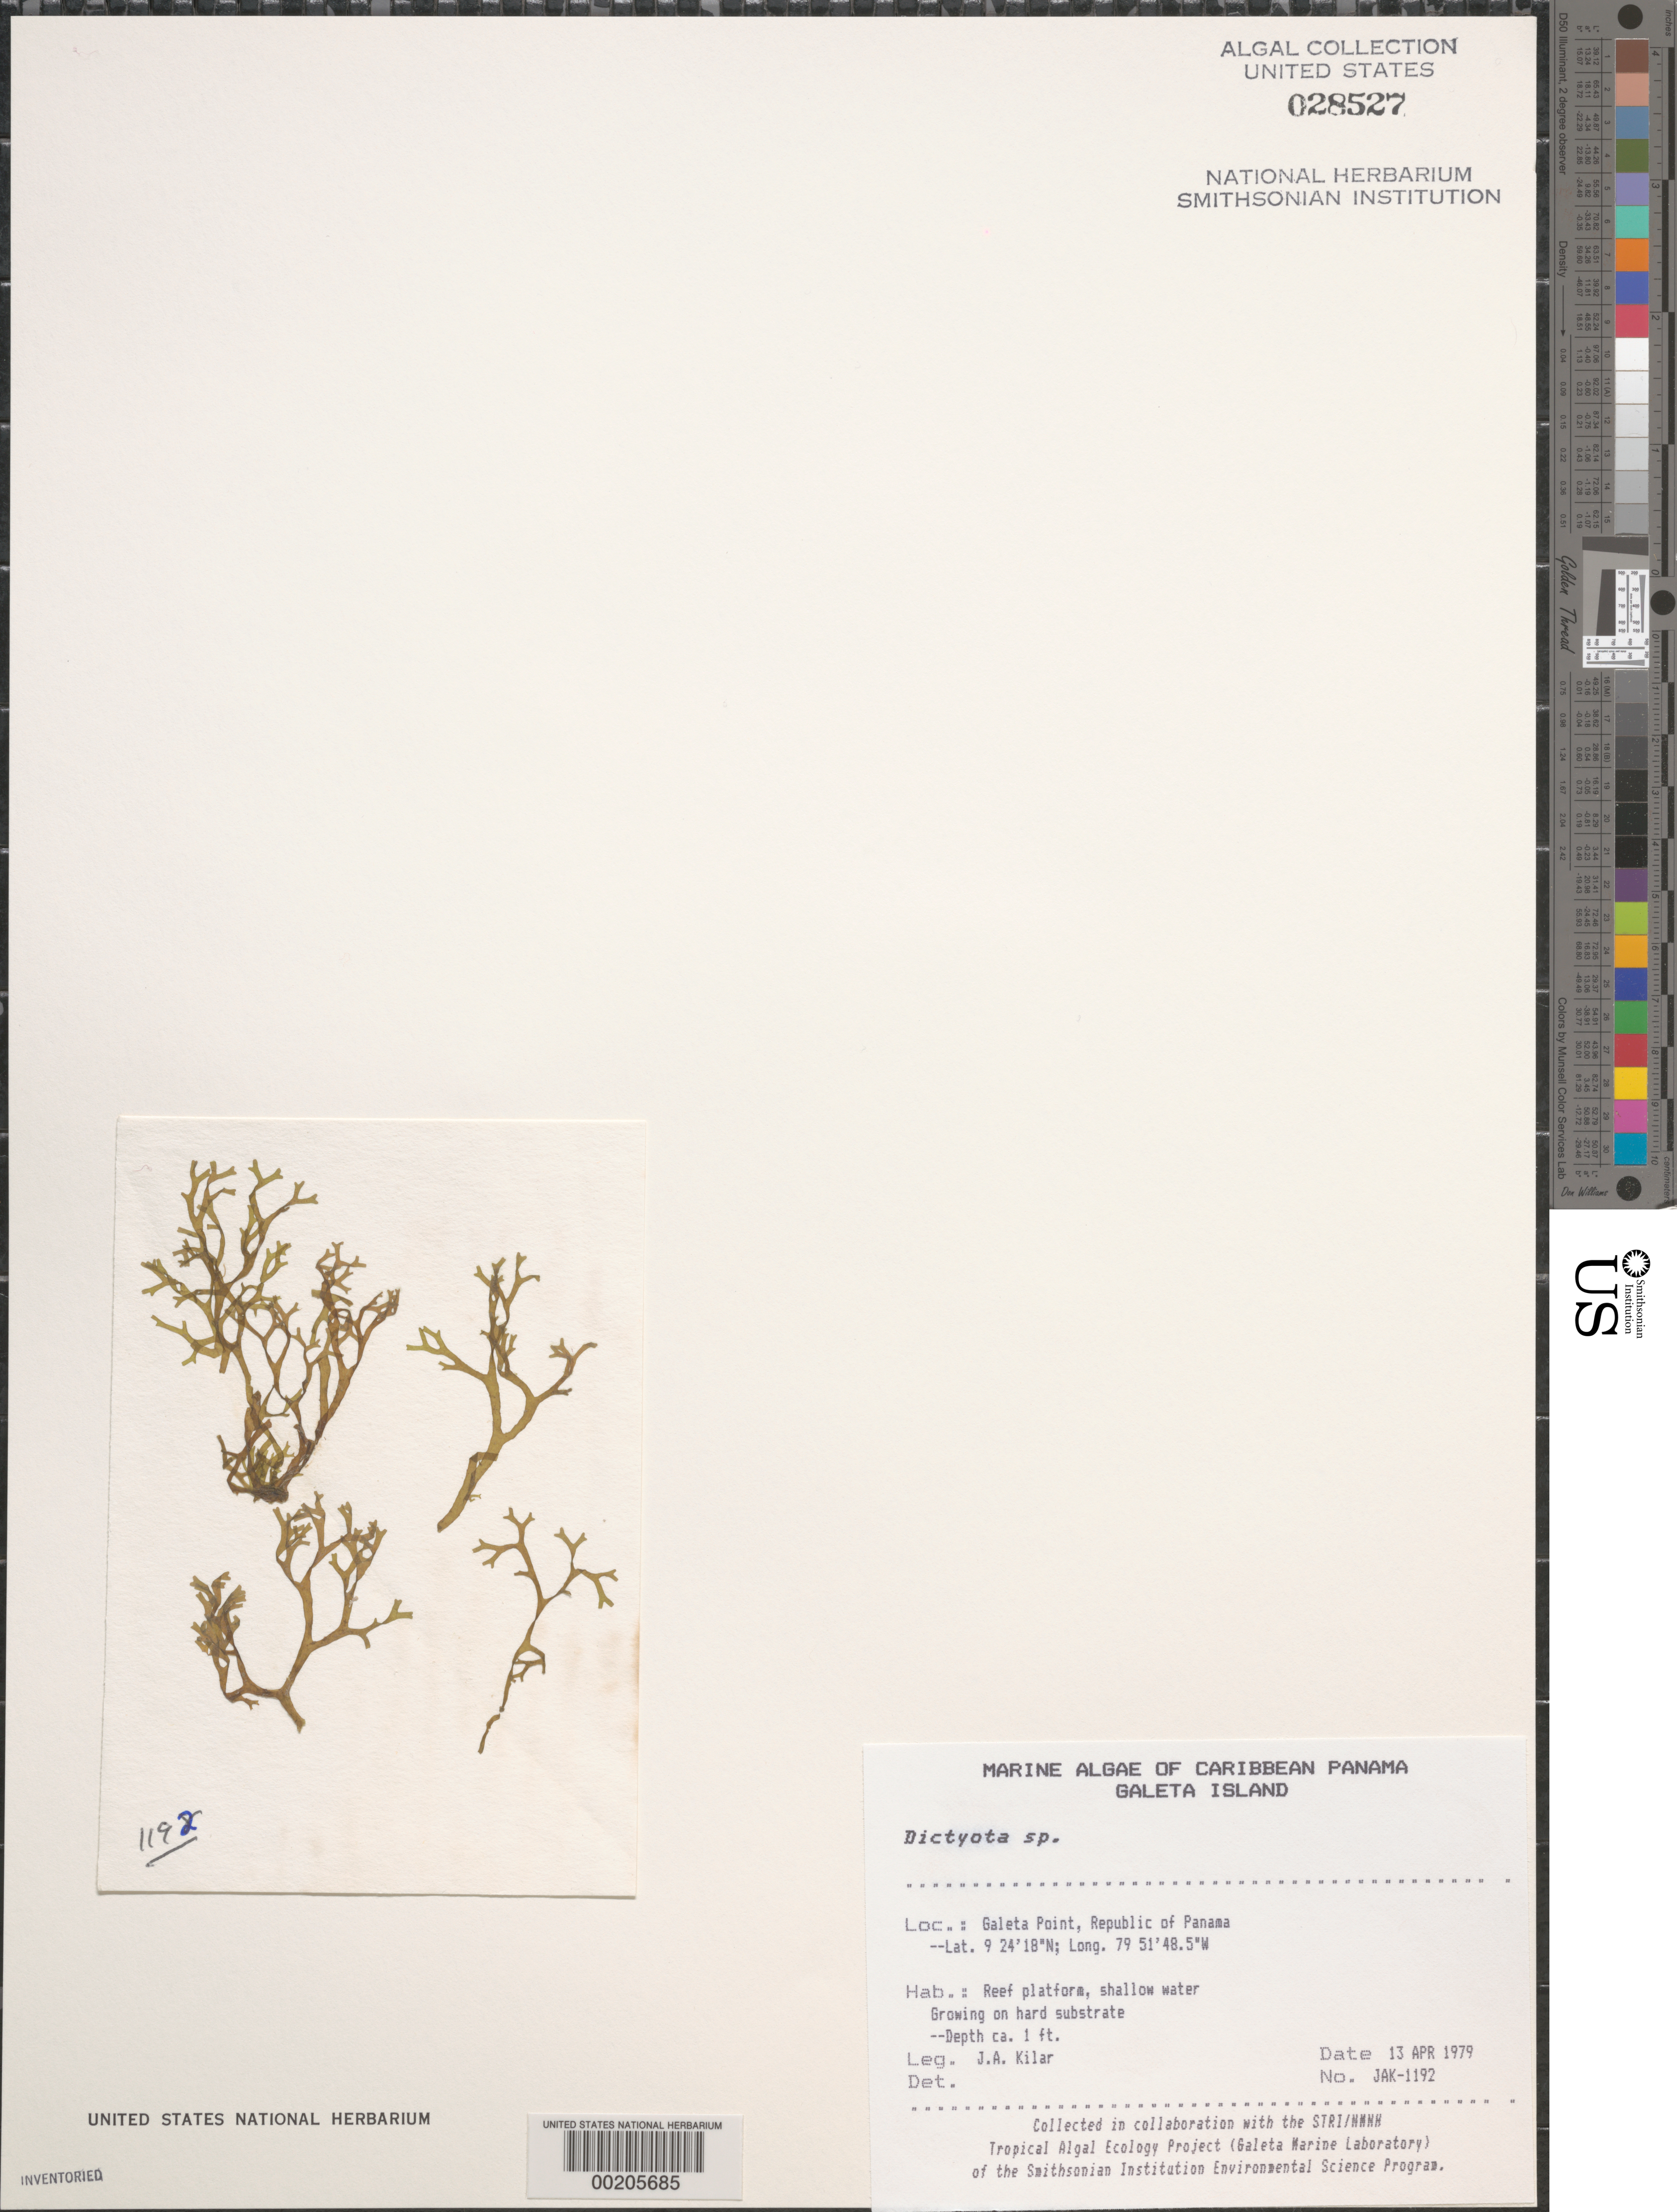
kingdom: Chromista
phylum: Ochrophyta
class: Phaeophyceae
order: Dictyotales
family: Dictyotaceae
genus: Dictyota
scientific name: Dictyota sp.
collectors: J. A. Kilar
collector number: JAK-1192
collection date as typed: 13 Apr 1979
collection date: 1979-04-13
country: Panama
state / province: Colón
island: Galeta Island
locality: Galeta Point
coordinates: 9 24' 18" N, 79 51' 48.5" W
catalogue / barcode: US 28527